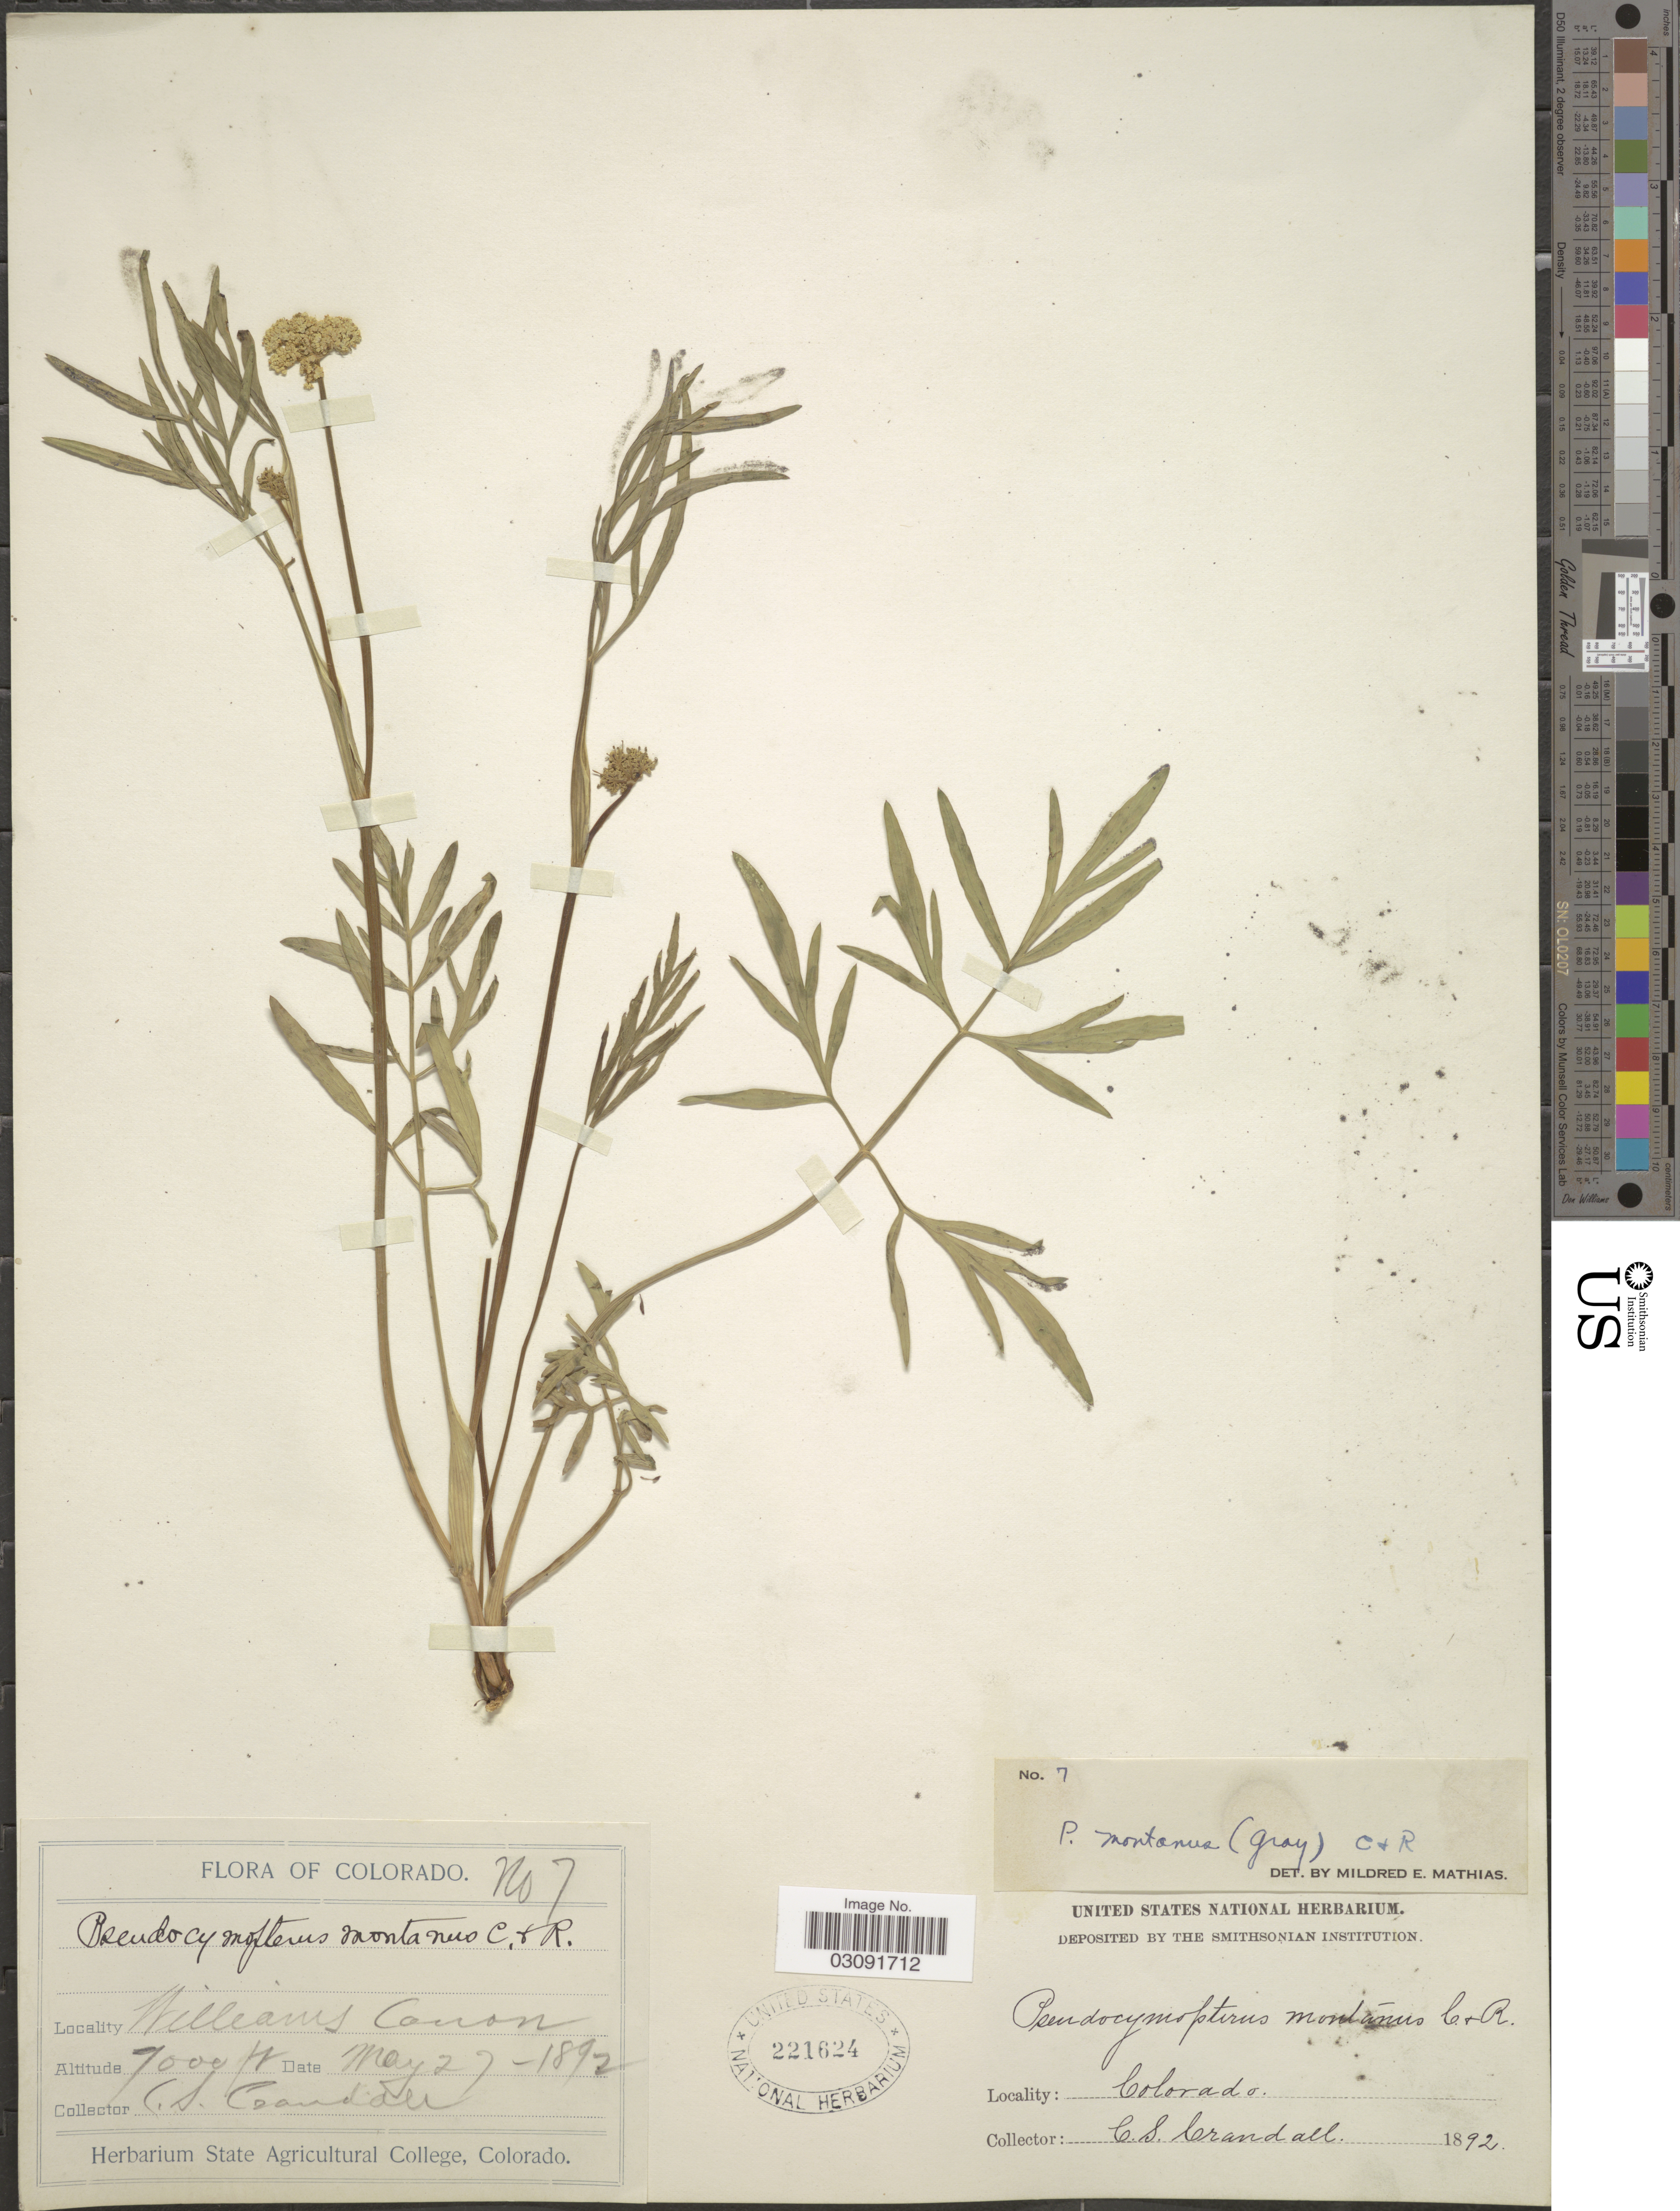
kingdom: Plantae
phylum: Tracheophyta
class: Magnoliopsida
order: Apiales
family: Apiaceae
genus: Pseudocymopterus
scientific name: Pseudocymopterus montanus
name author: (A. Gray) J.M. Coult. & Rose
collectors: C. Crandall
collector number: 7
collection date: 1892-05-27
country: United States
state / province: Colorado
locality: Williams Canon.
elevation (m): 2134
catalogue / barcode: US 221624